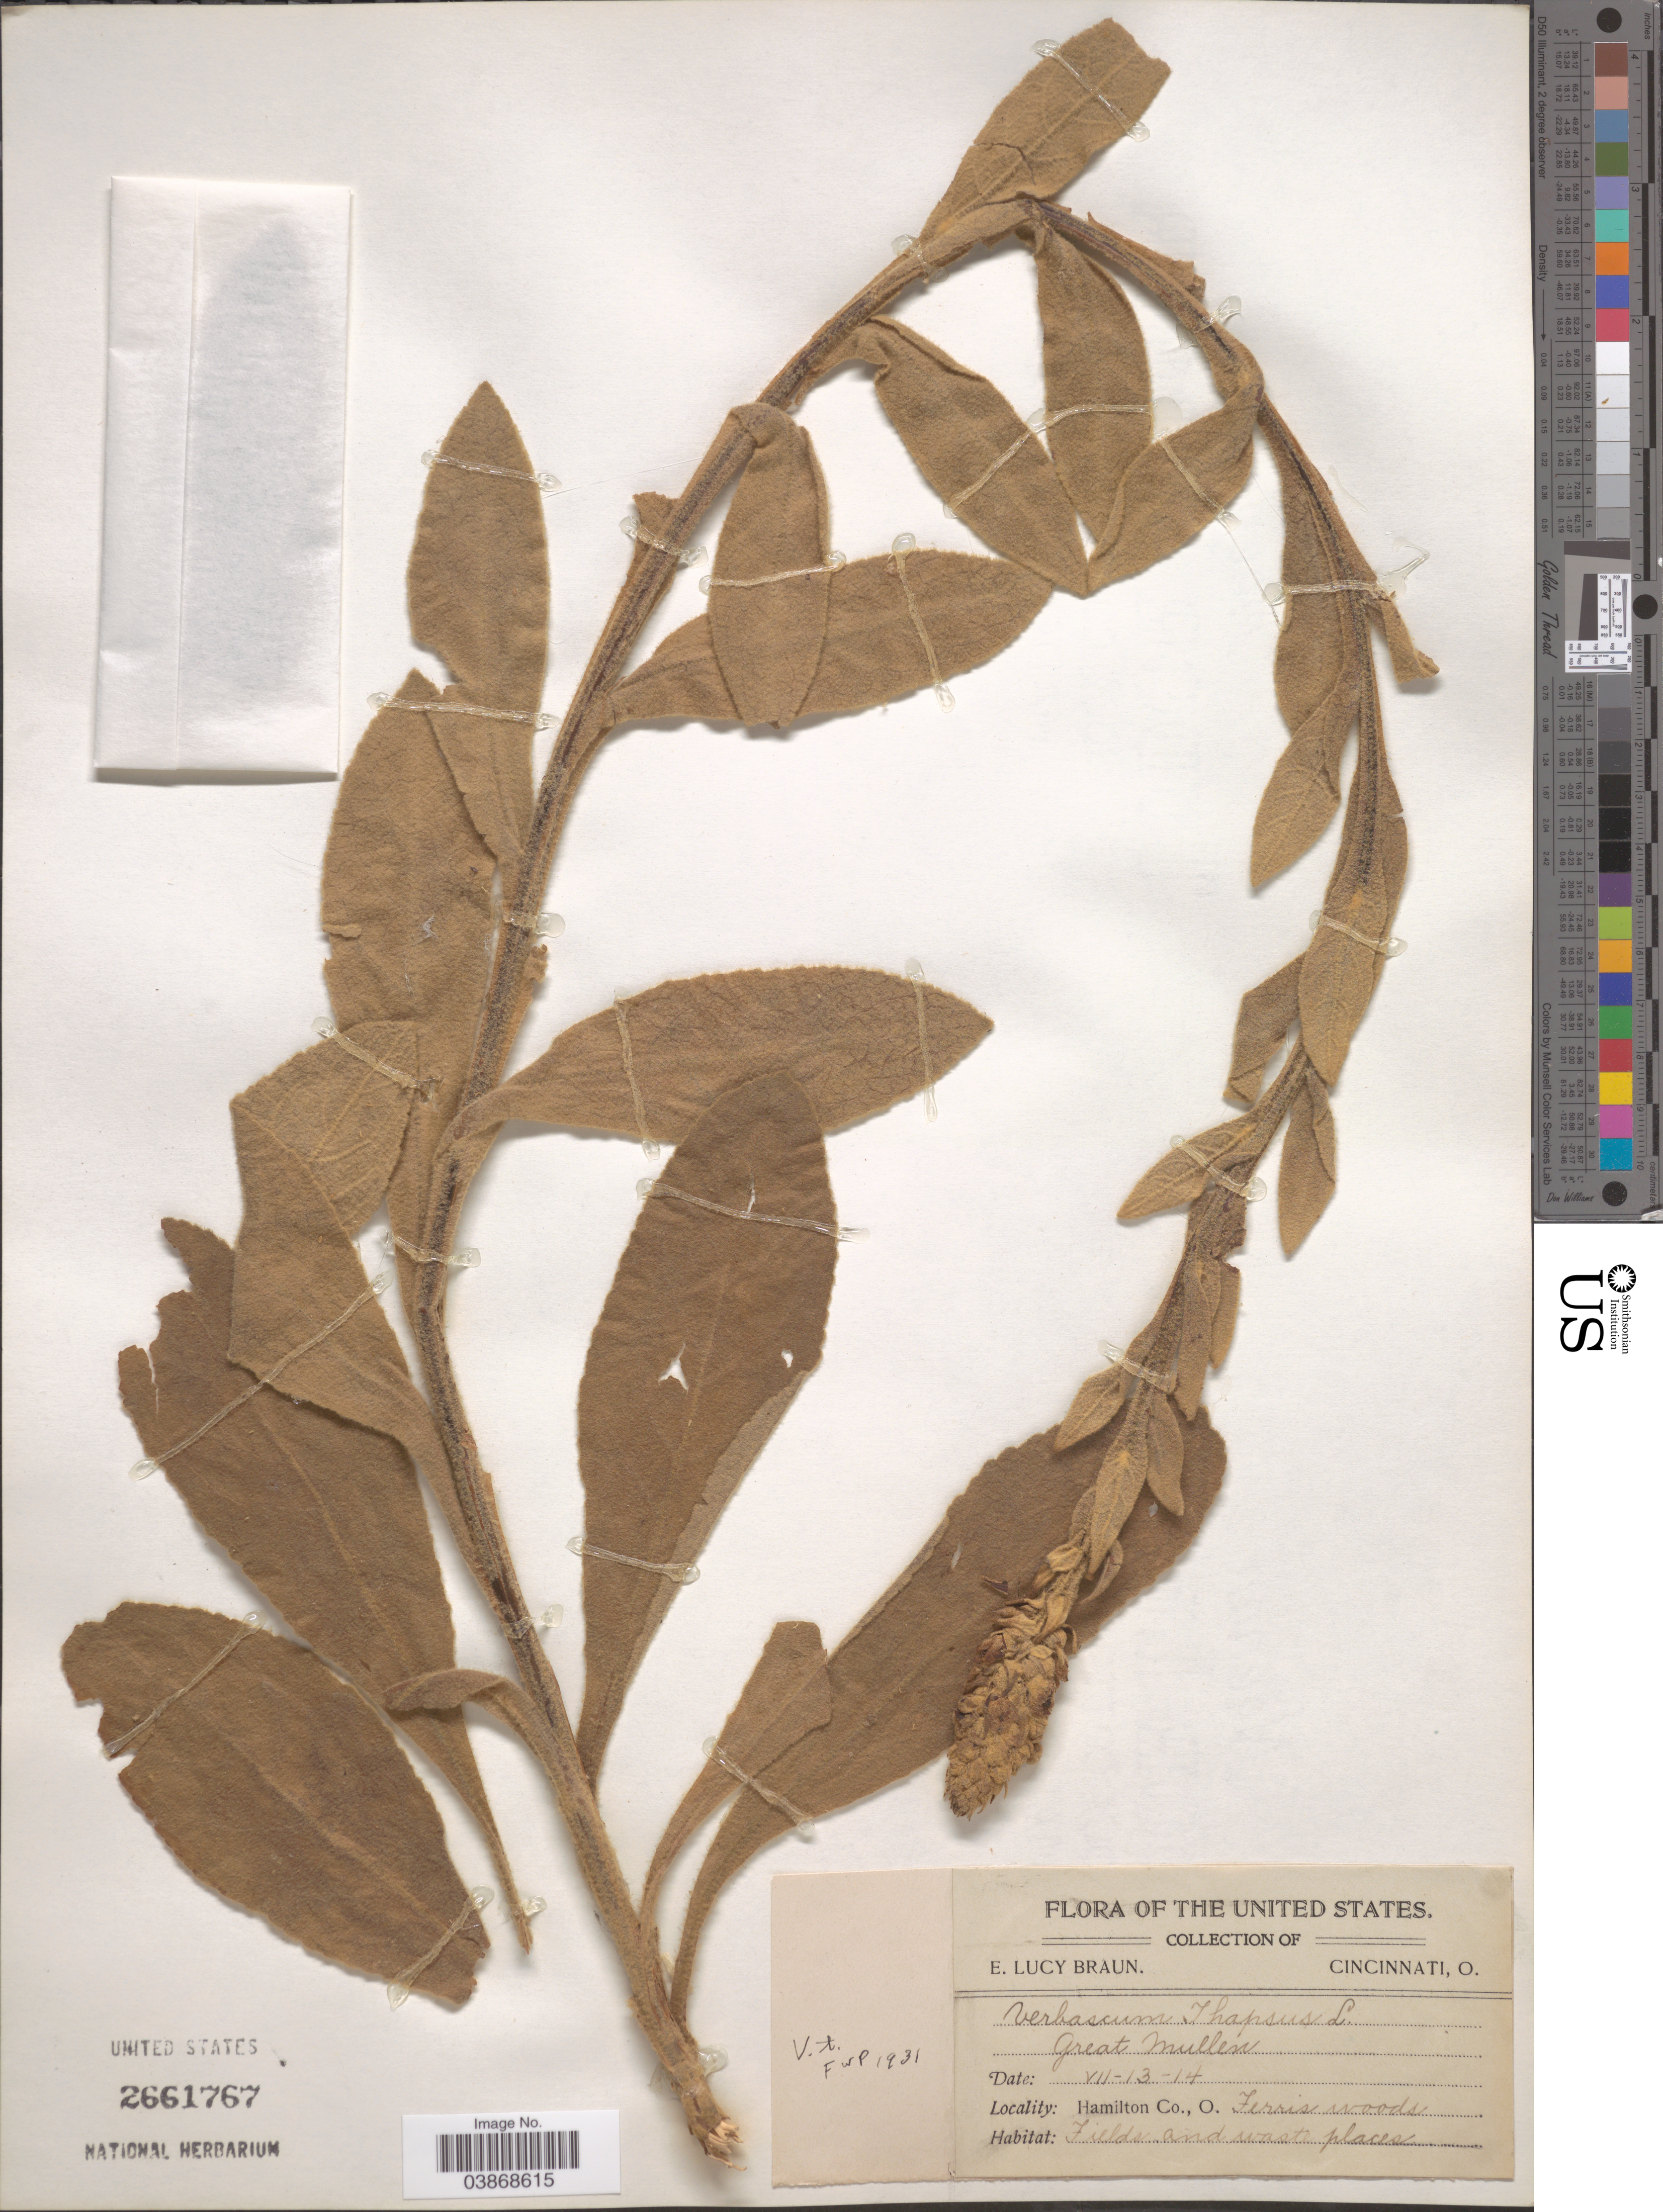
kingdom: Plantae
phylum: Tracheophyta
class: Magnoliopsida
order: Lamiales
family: Scrophulariaceae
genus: Verbascum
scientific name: Verbascum thapsus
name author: L.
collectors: E. L. Braun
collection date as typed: Transcribed d/m/y: 13/7/14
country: United States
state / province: Ohio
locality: Hamilton Co. Ferris woods.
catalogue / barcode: US 2661767